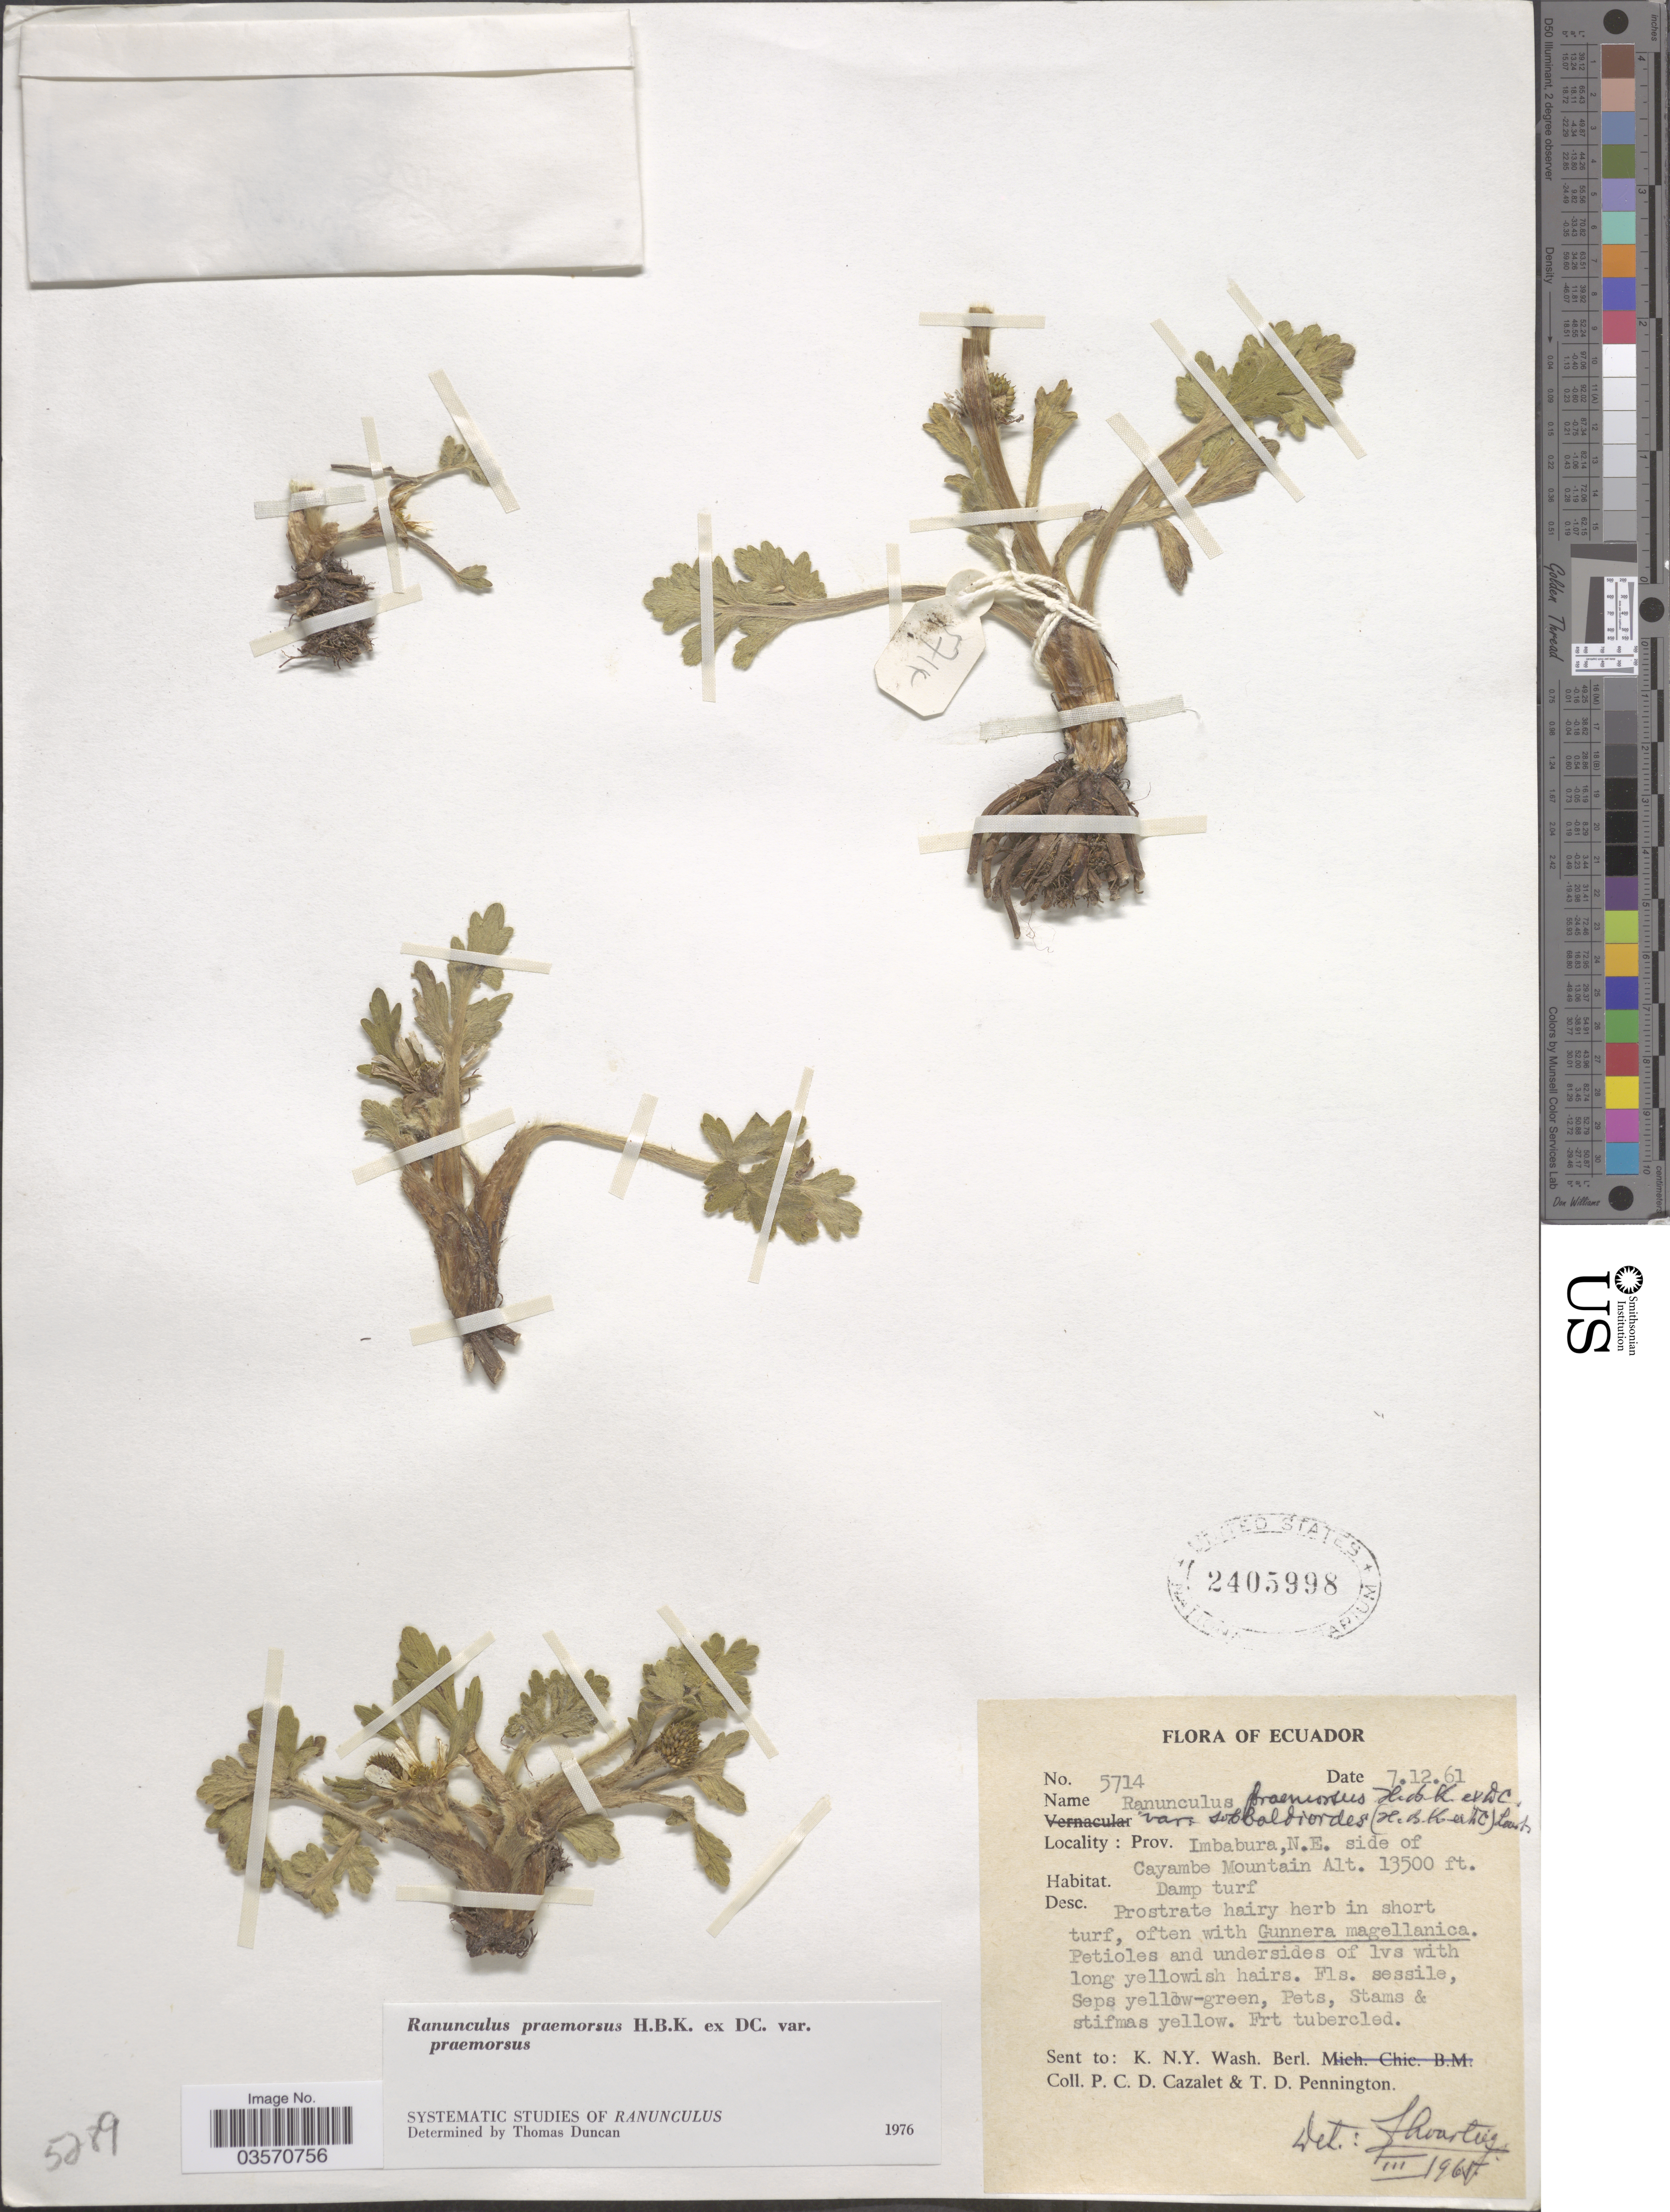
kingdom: Plantae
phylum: Tracheophyta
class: Magnoliopsida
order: Ranunculales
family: Ranunculaceae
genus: Ranunculus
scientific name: Ranunculus praemorsus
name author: Kunth ex DC.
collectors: P. C. D. Cazalet & T. D. Pennington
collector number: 5714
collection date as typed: Transcribed d/m/y: 7/12/61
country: Ecuador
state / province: Imbabura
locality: Imbabura, N.E. side of Cayambe Mountain.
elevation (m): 4115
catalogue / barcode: US 2405998